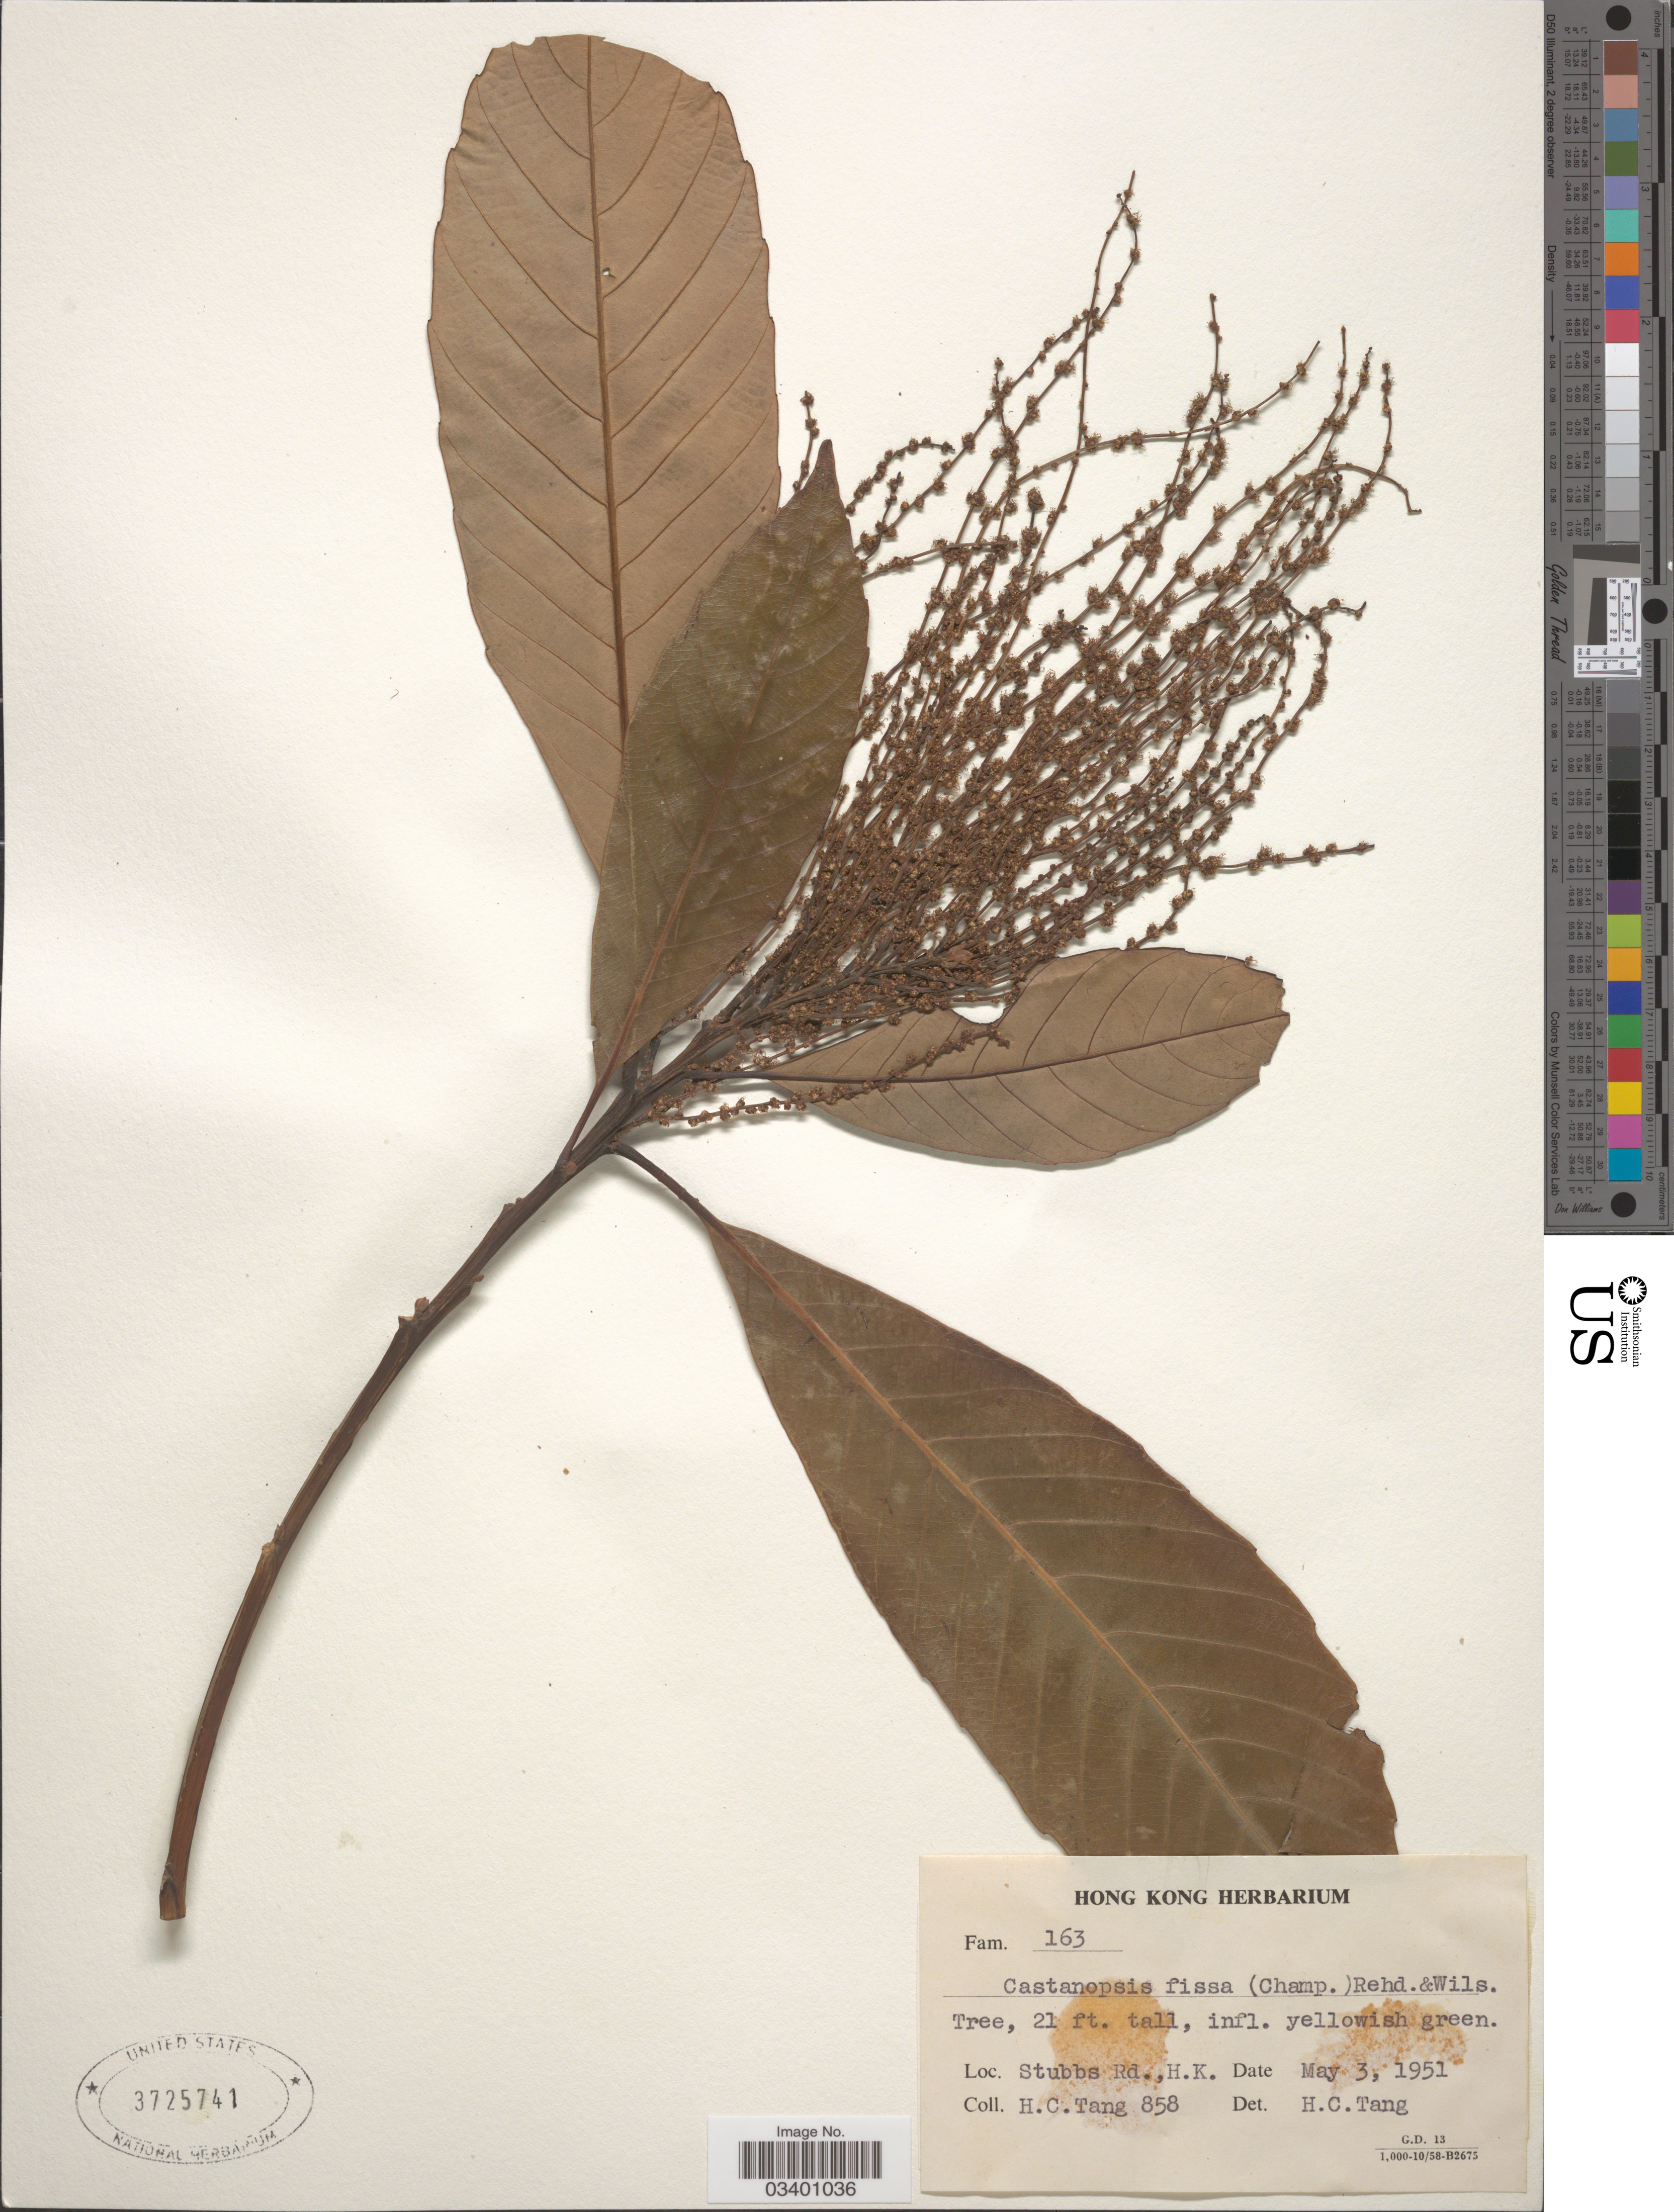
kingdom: Plantae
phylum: Tracheophyta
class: Magnoliopsida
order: Fagales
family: Fagaceae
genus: Castanopsis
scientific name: Castanopsis fissa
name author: (Champ. ex Benth.) Rehder & E.H. Wilson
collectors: H. Tang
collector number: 858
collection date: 1951-05-03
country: China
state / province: Hong Kong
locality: Stubbs Rd.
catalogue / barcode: US 3725741